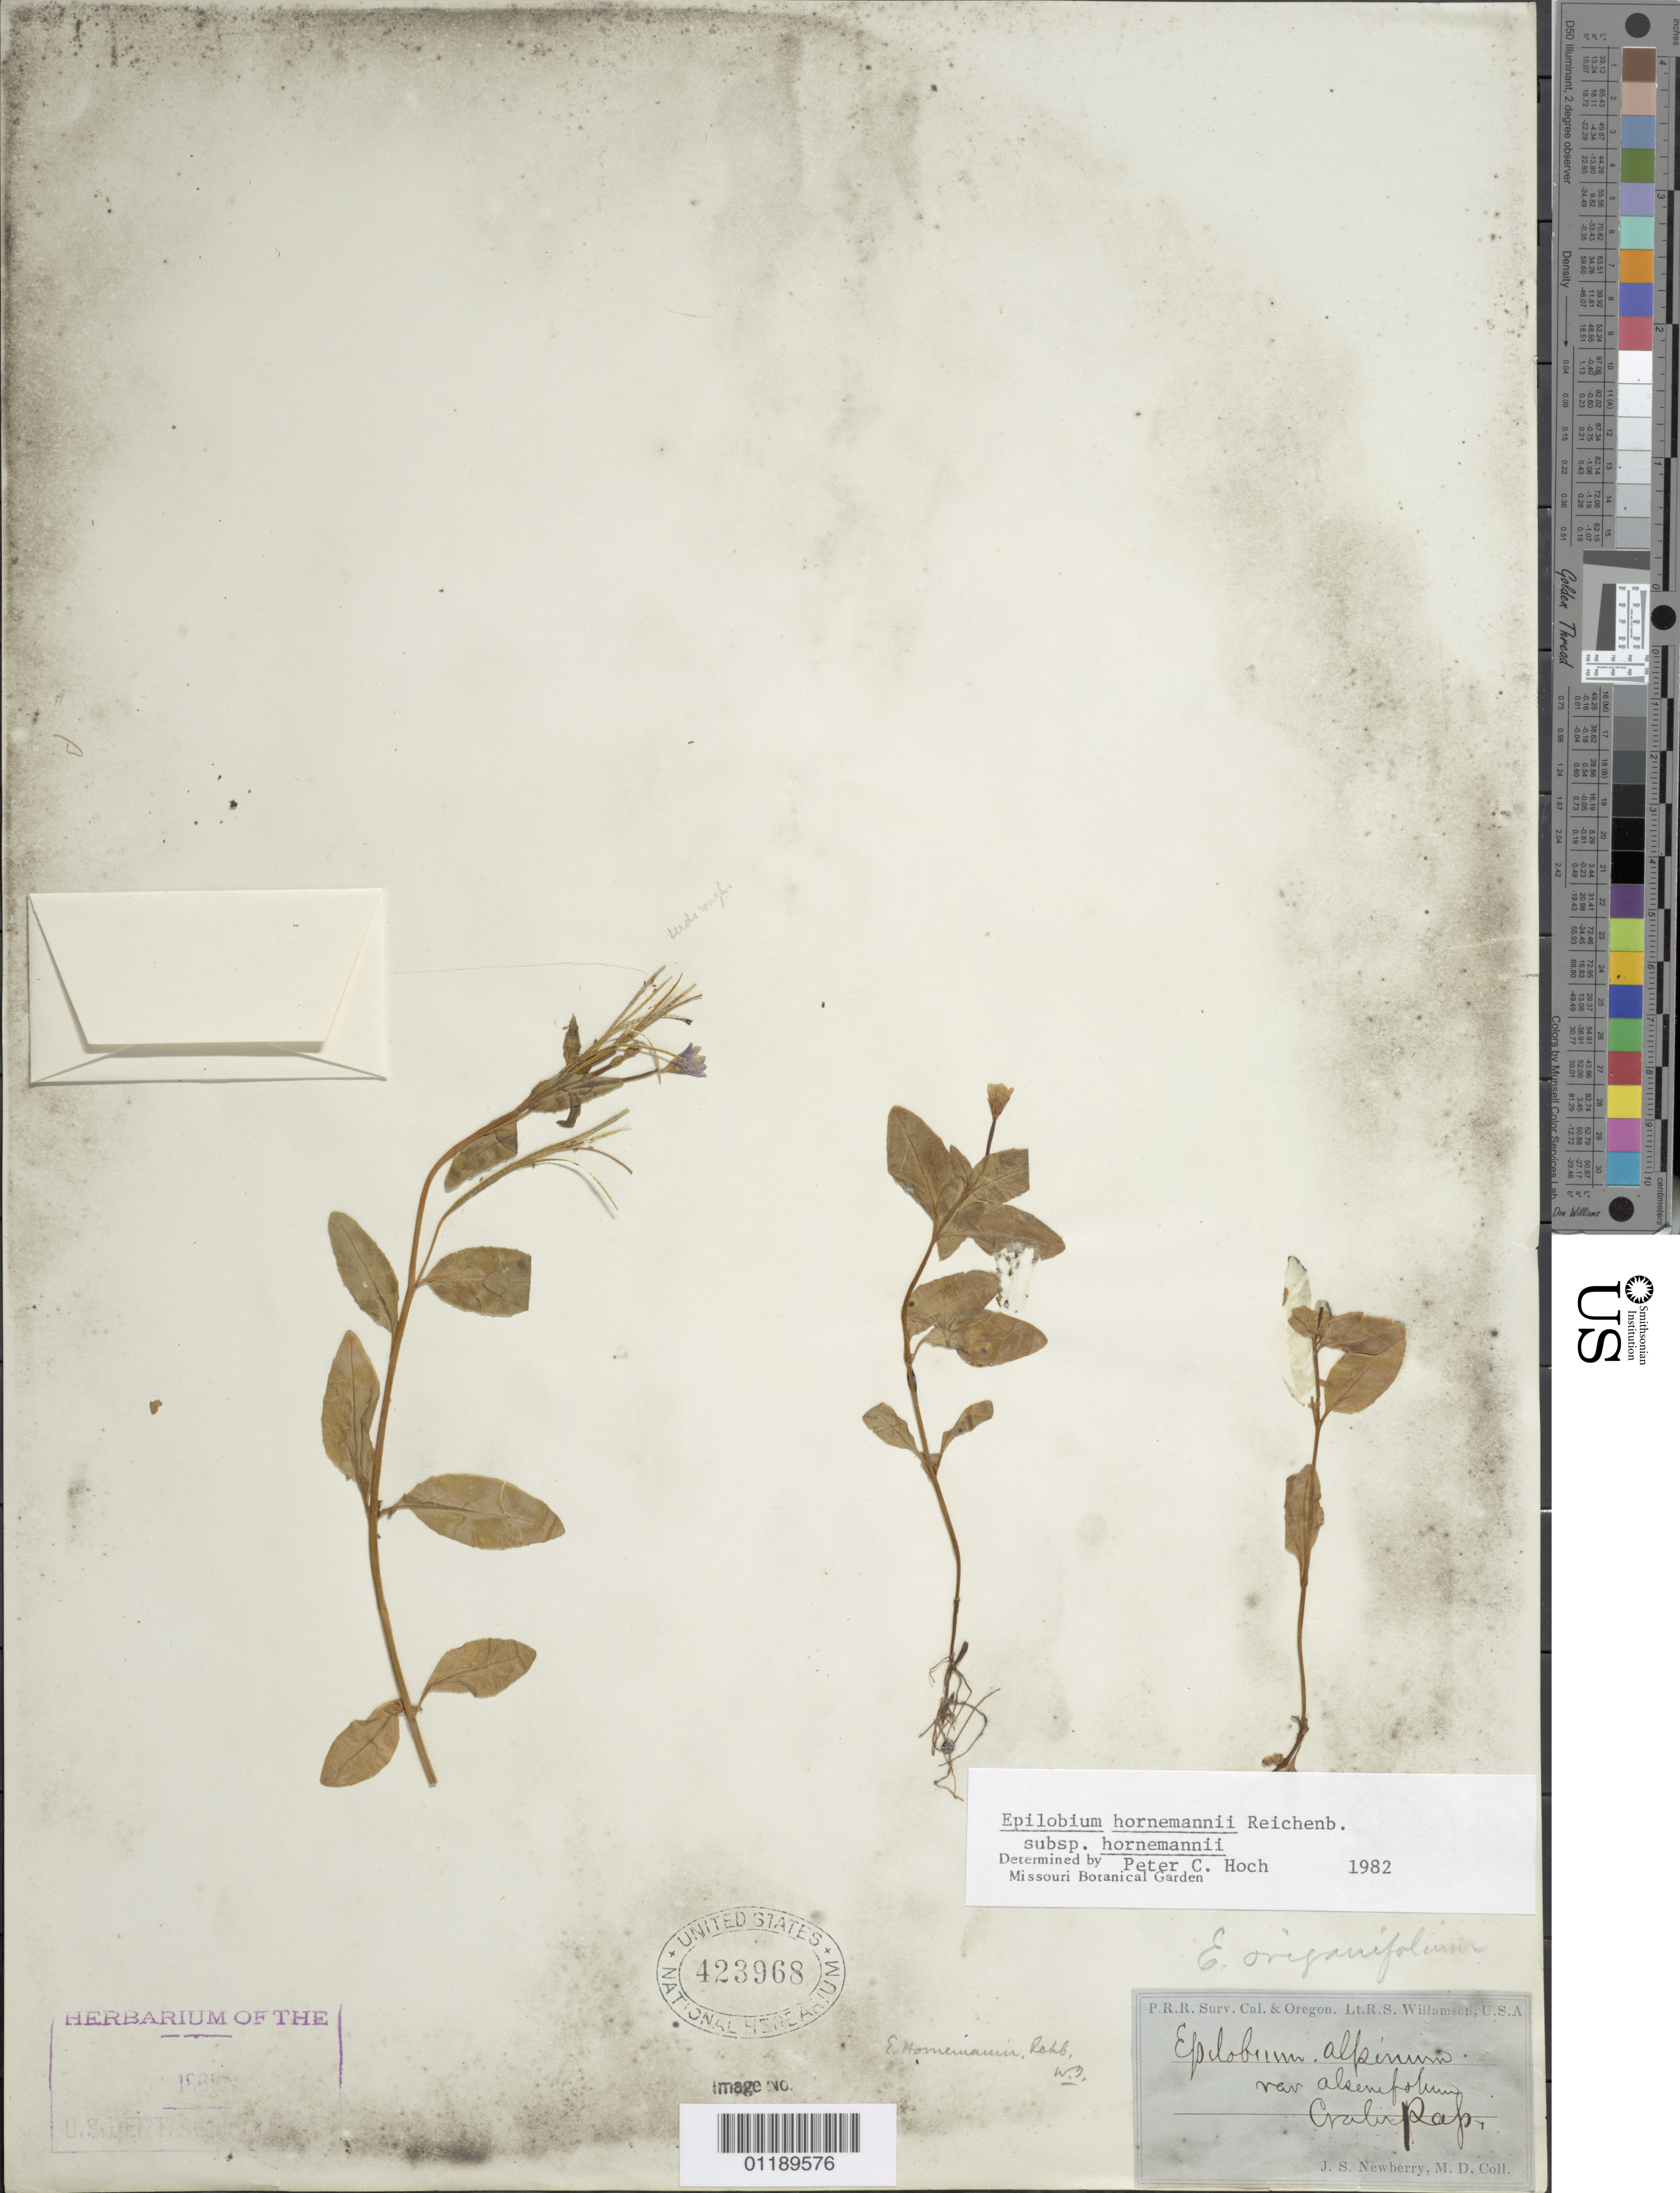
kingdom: Plantae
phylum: Tracheophyta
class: Magnoliopsida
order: Myrtales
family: Onagraceae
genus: Epilobium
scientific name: Epilobium hornemannii subsp. hornemannii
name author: Rchb.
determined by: Hoch, P. C.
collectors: J. S. Newberry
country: United States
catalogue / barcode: US 423968